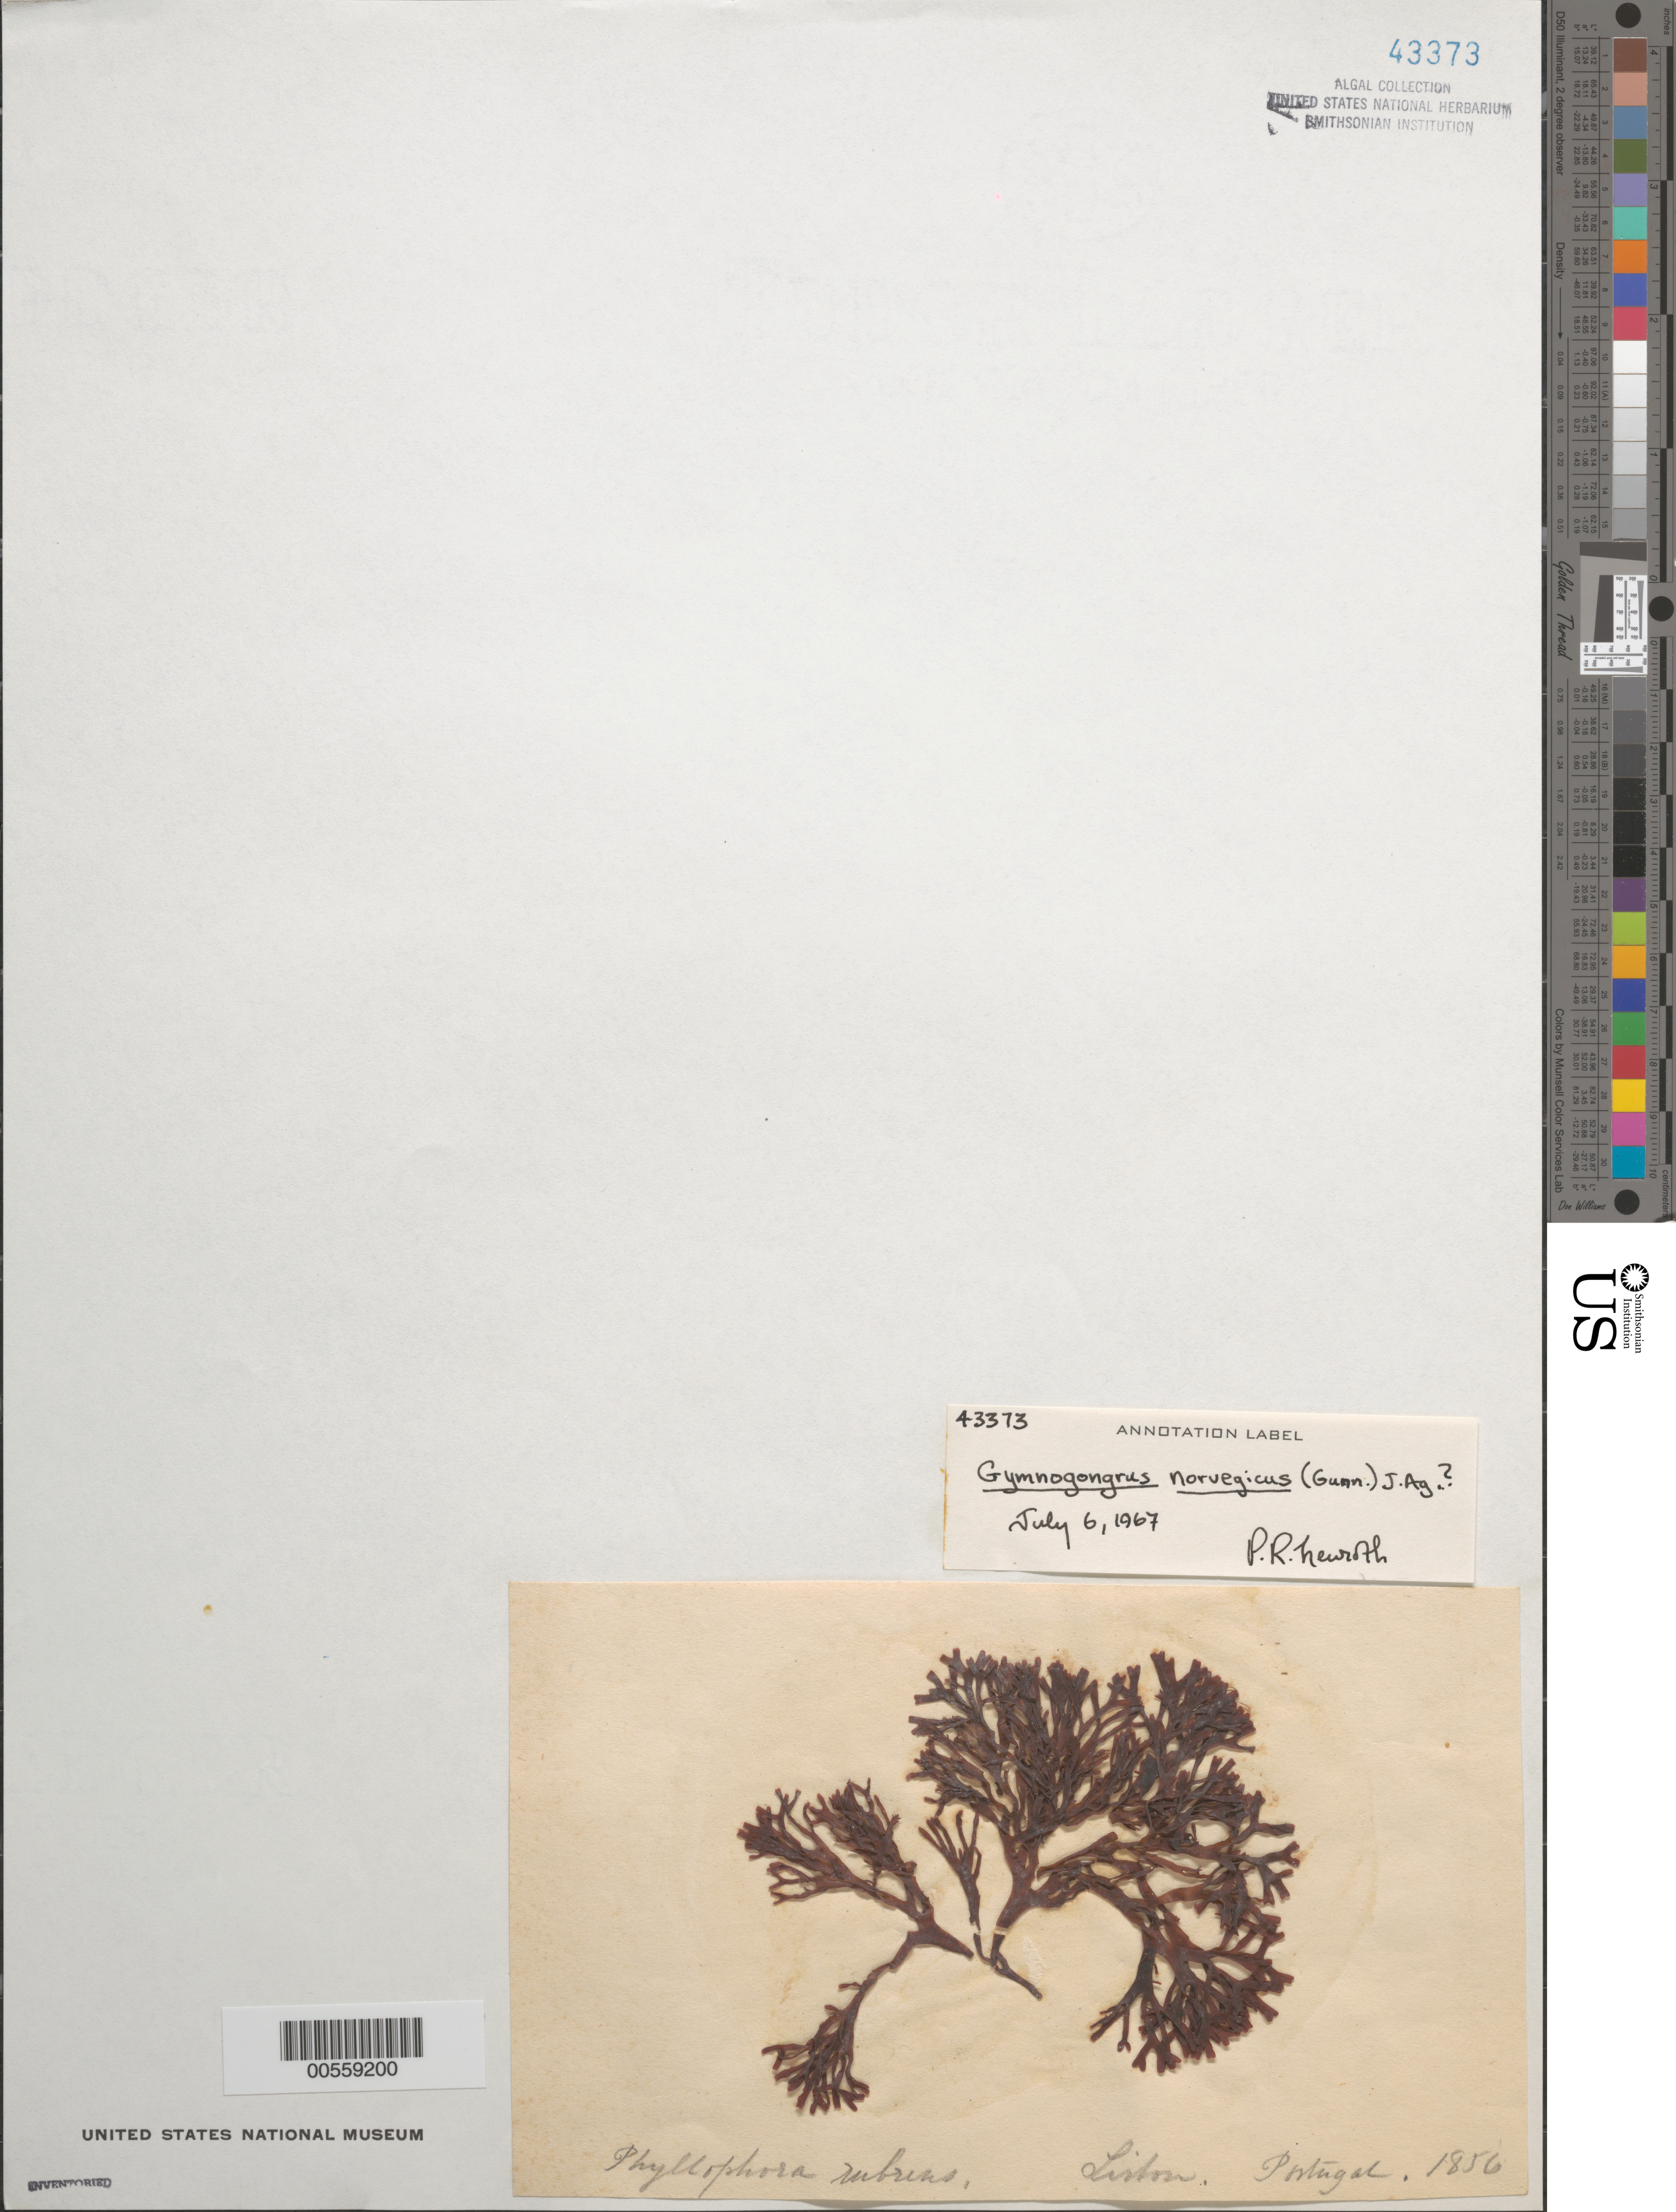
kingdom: Plantae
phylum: Rhodophyta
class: Florideophyceae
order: Gigartinales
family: Gigartinaceae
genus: Chondrus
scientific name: Chondrus crispus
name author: Stackh.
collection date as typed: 1856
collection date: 1856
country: Portugal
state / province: Lisboa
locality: Lisbon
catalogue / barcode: US 43373